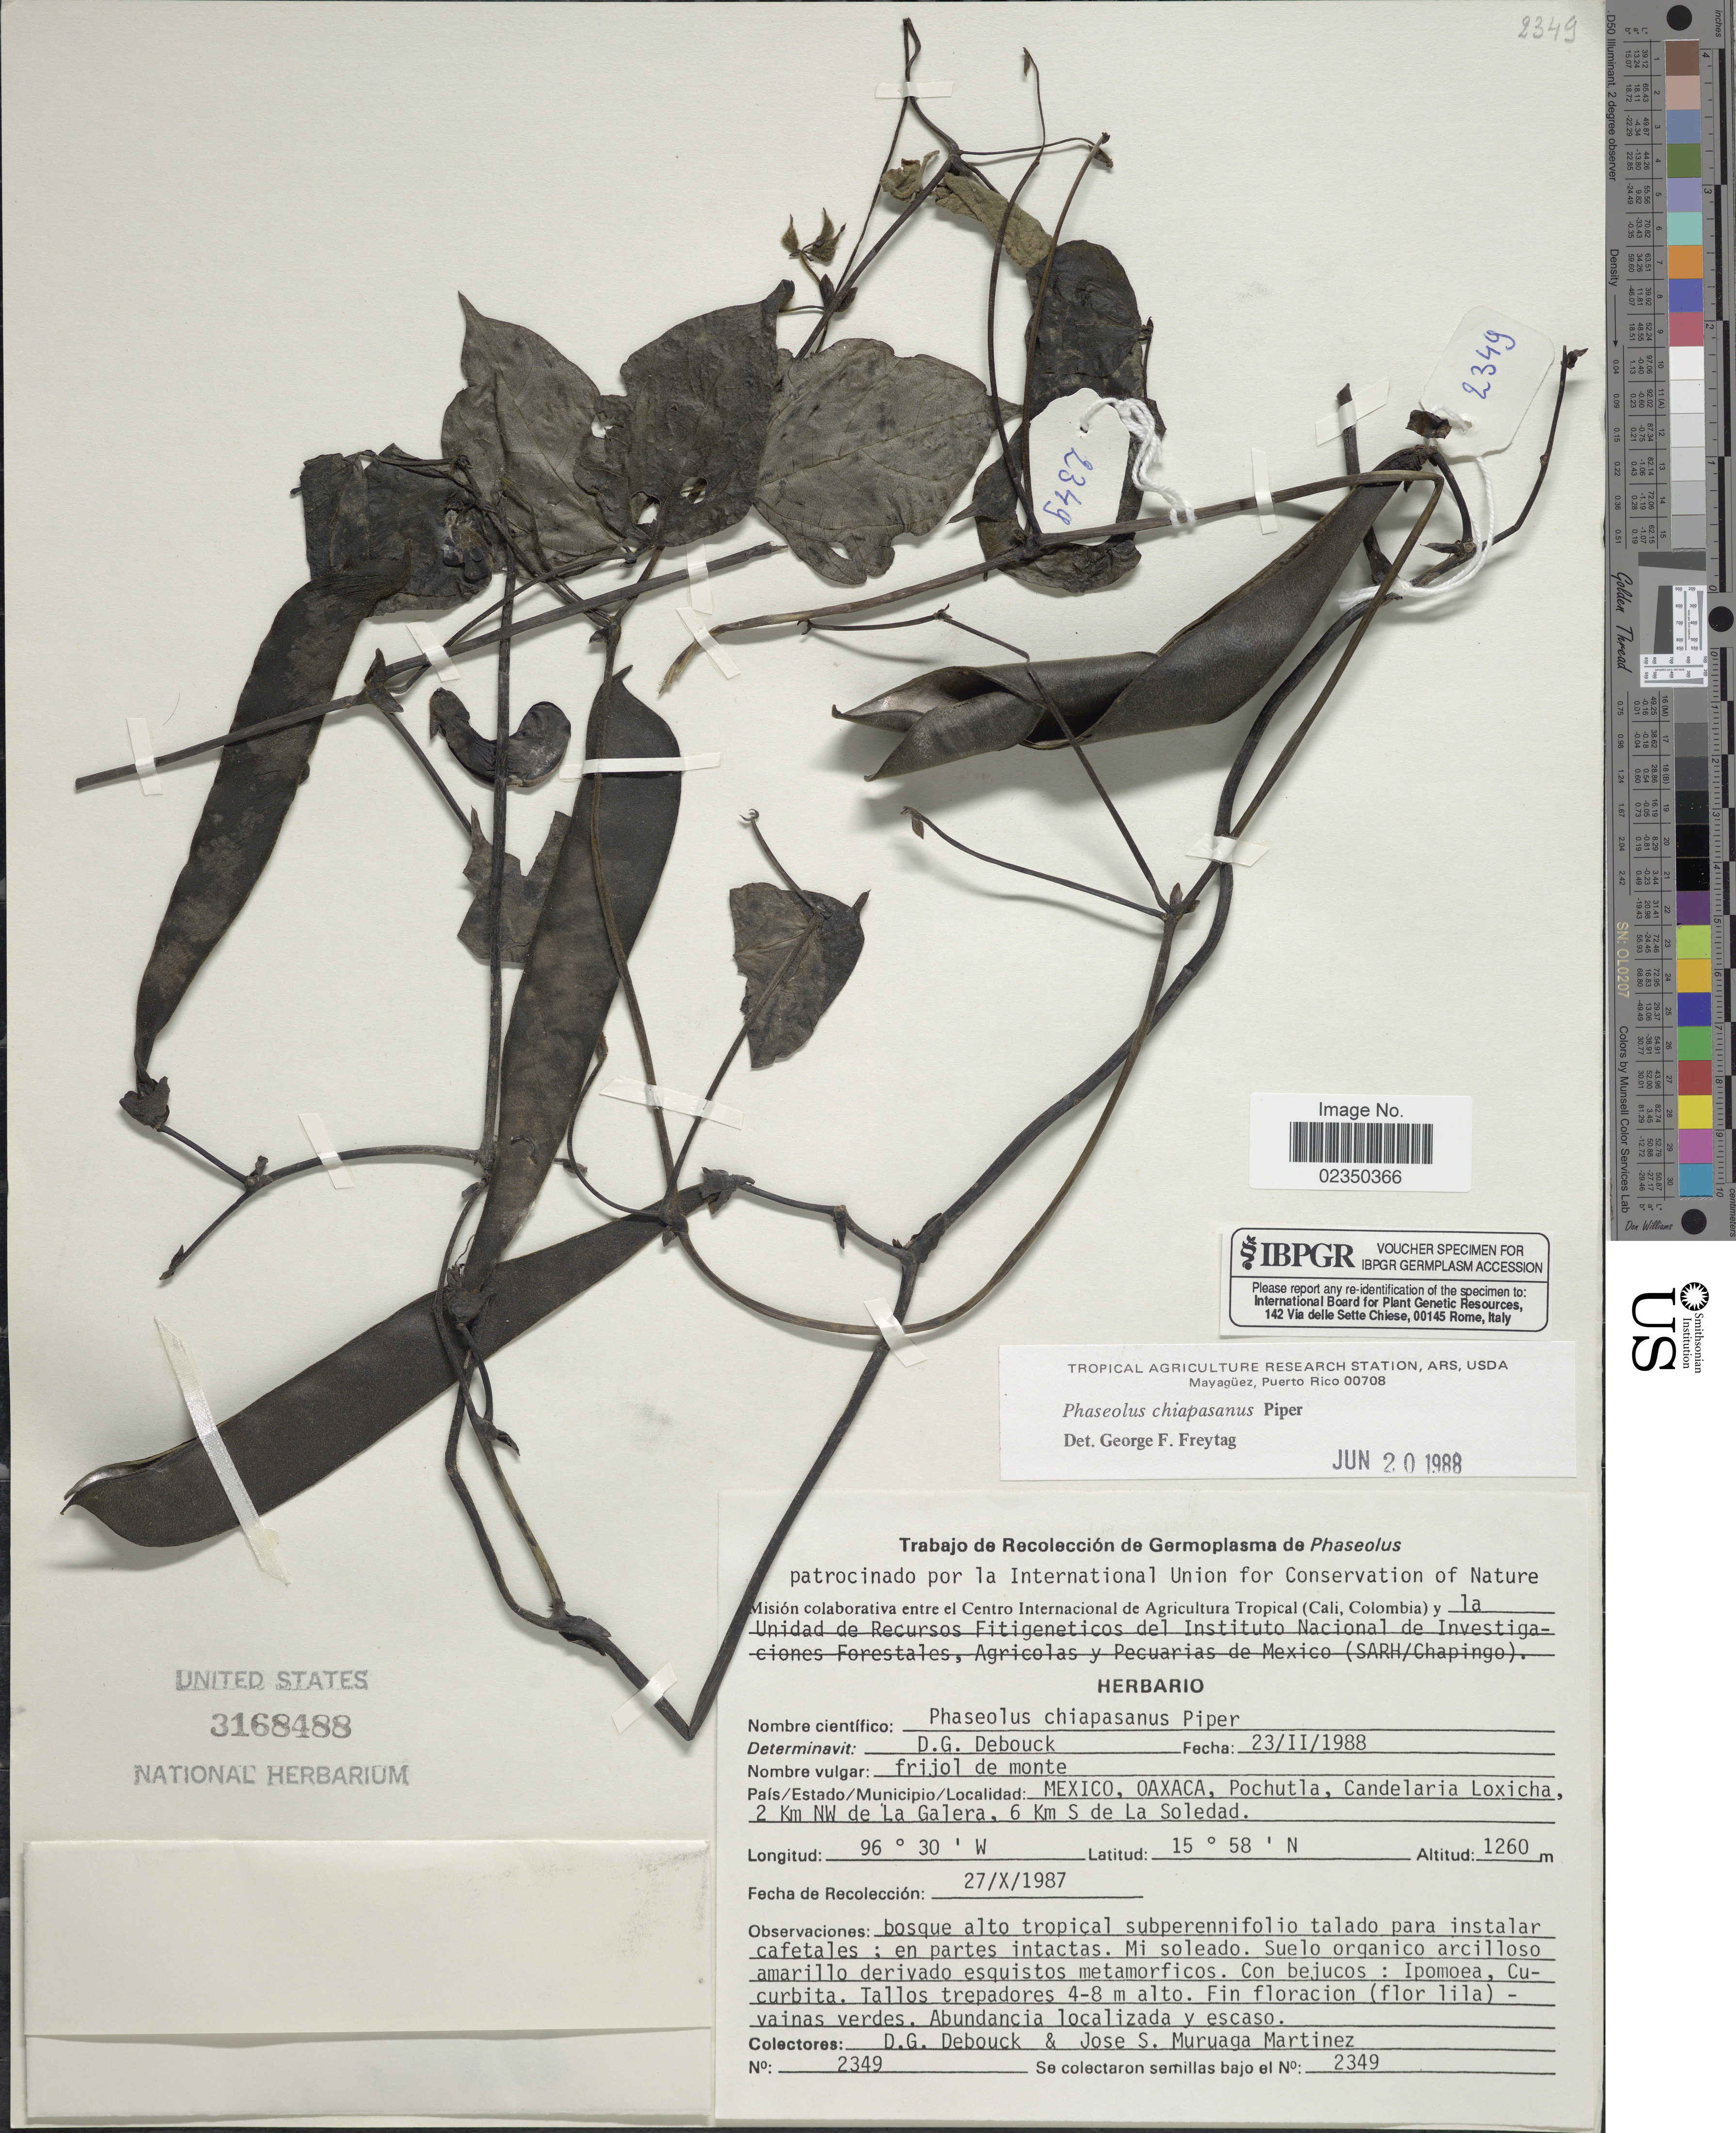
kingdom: Plantae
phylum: Tracheophyta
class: Magnoliopsida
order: Fabales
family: Fabaceae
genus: Phaseolus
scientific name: Phaseolus chiapasanus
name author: Piper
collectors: D. Debouck & J. Muruaga Martinez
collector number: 2349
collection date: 1987-10-27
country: Mexico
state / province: Oaxaca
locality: Pochutla, Candelaria Loxicha, 2 Km NW de La Galeria, 6 Km S de La Soledad.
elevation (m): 1260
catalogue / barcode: US 3168488